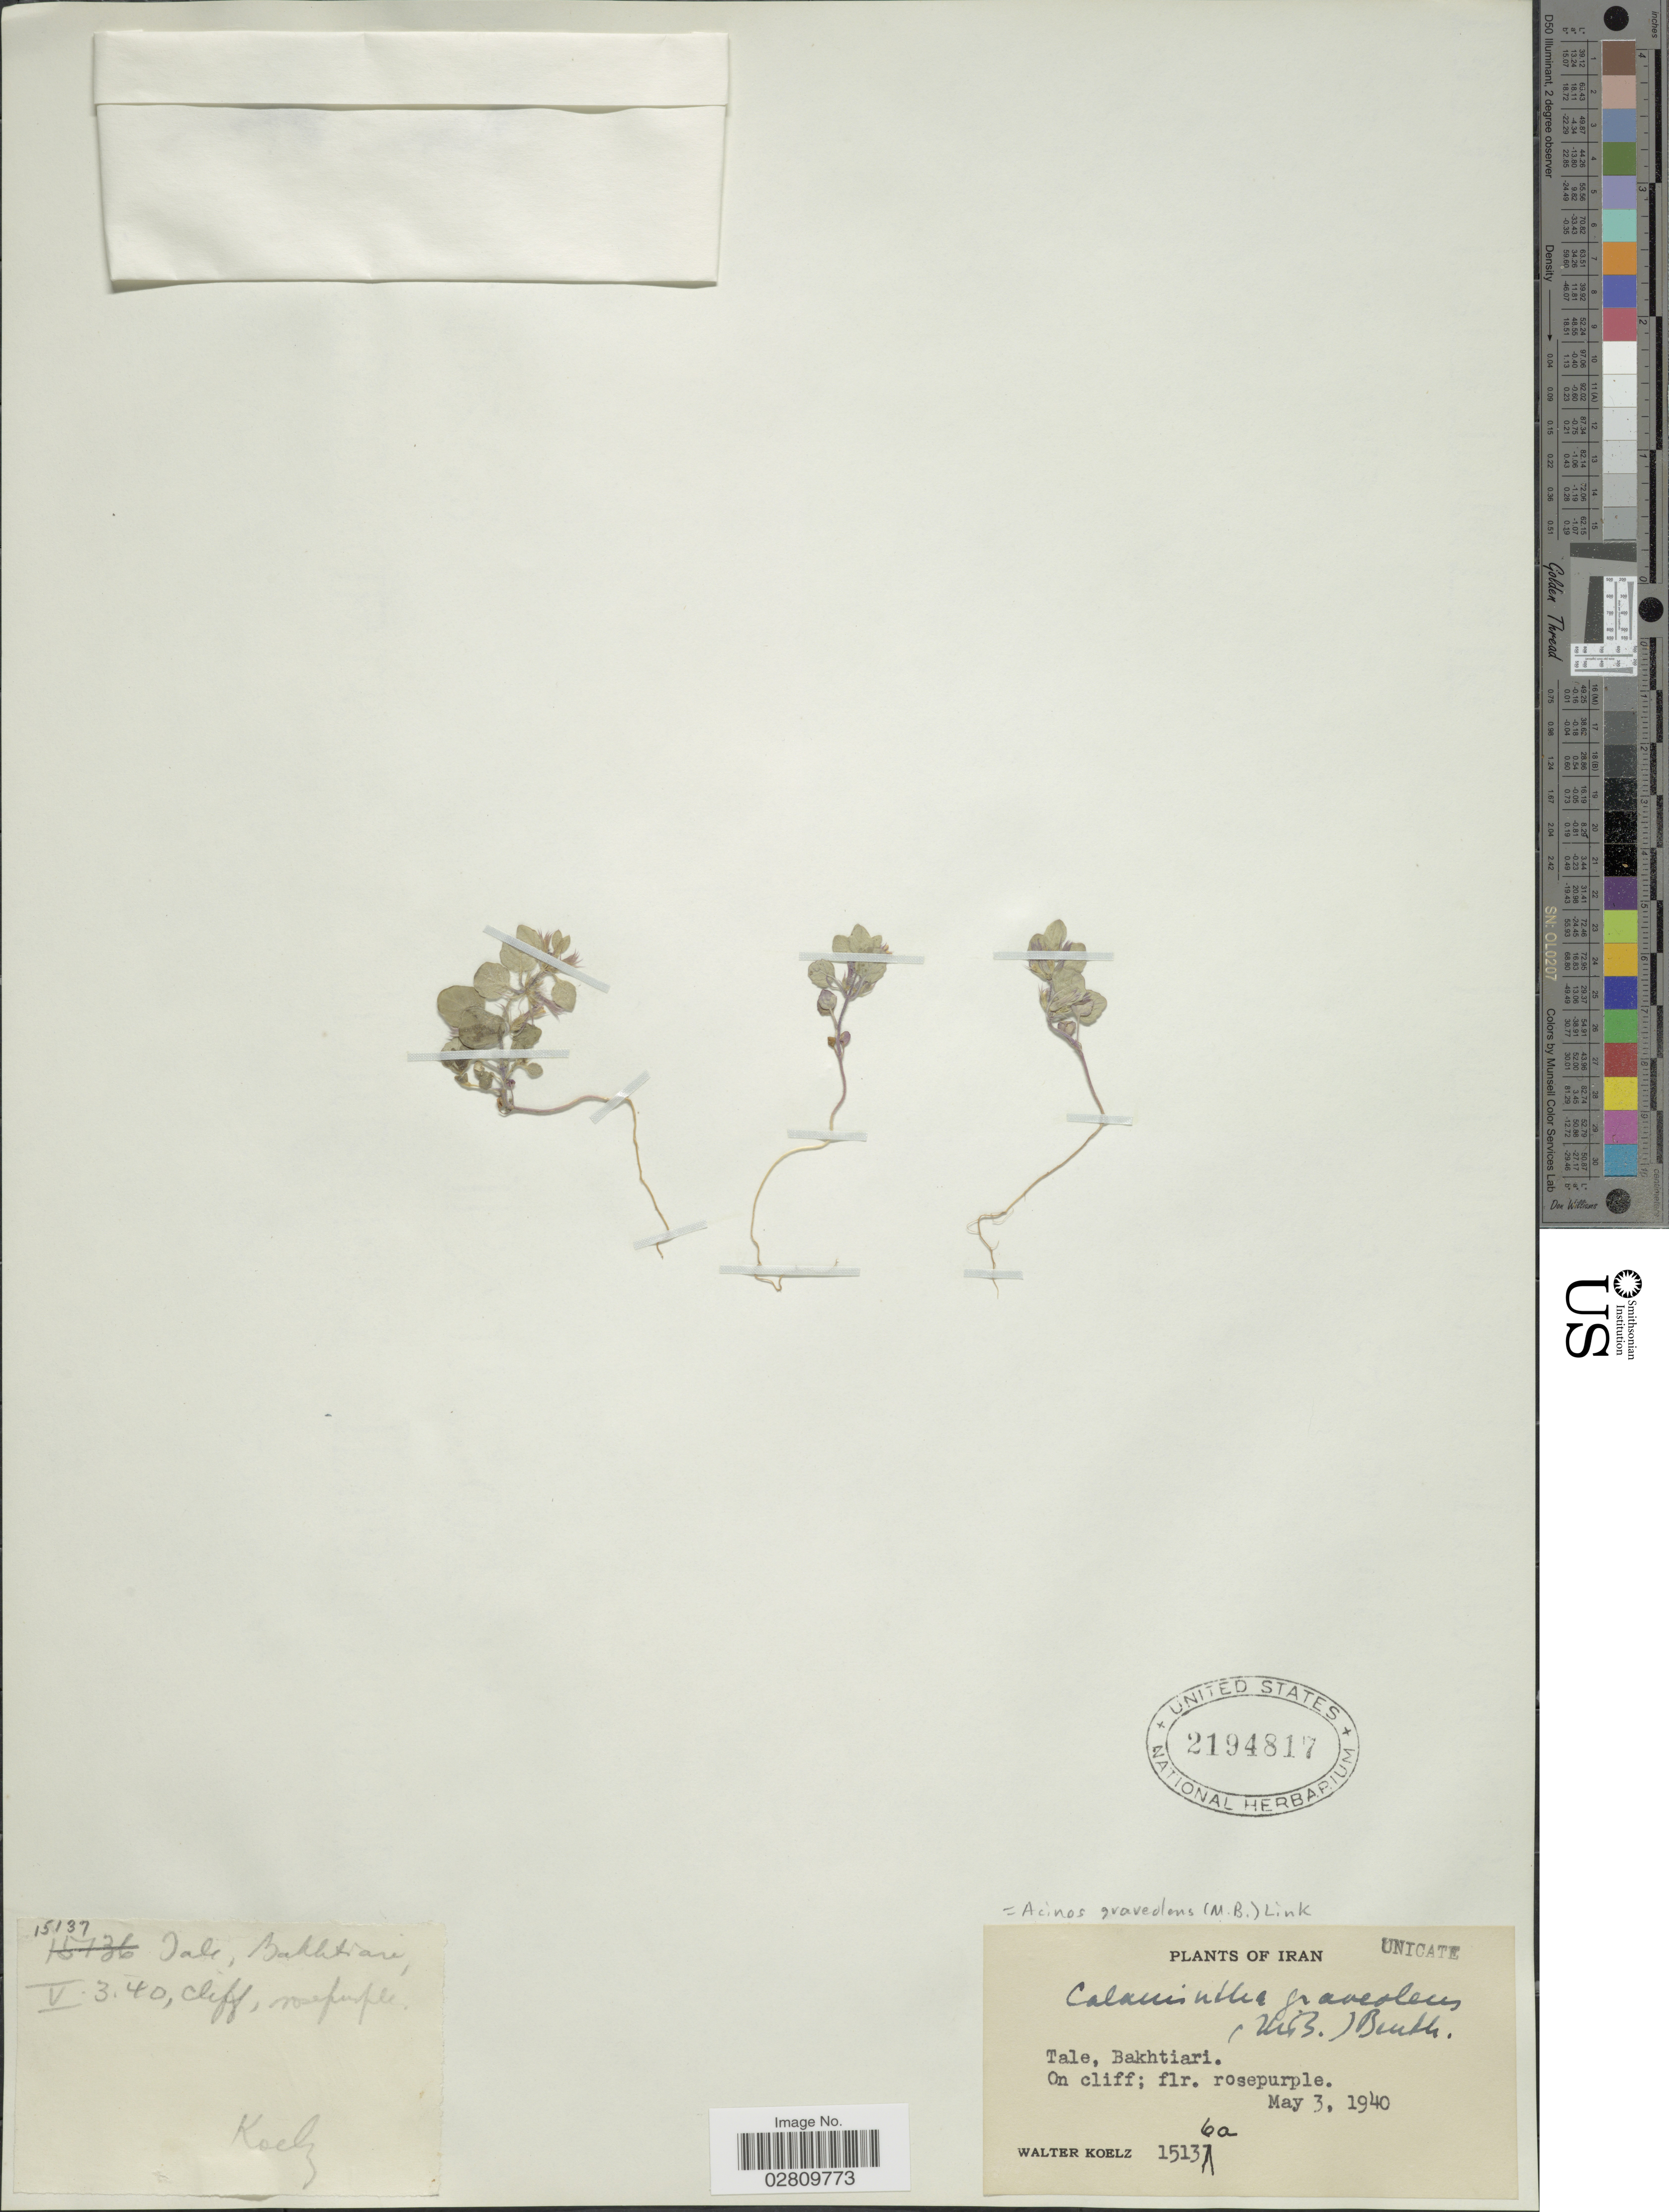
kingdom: Plantae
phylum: Tracheophyta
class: Magnoliopsida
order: Lamiales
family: Lamiaceae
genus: Acinos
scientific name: Acinos graveolens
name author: (M. Bieb.) Link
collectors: W. N. Koelz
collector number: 15137?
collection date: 1940-05-03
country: Iran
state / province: Chahar Mahaal and Bakhtiari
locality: Tale, Bakhtiari.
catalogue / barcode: US 2194817